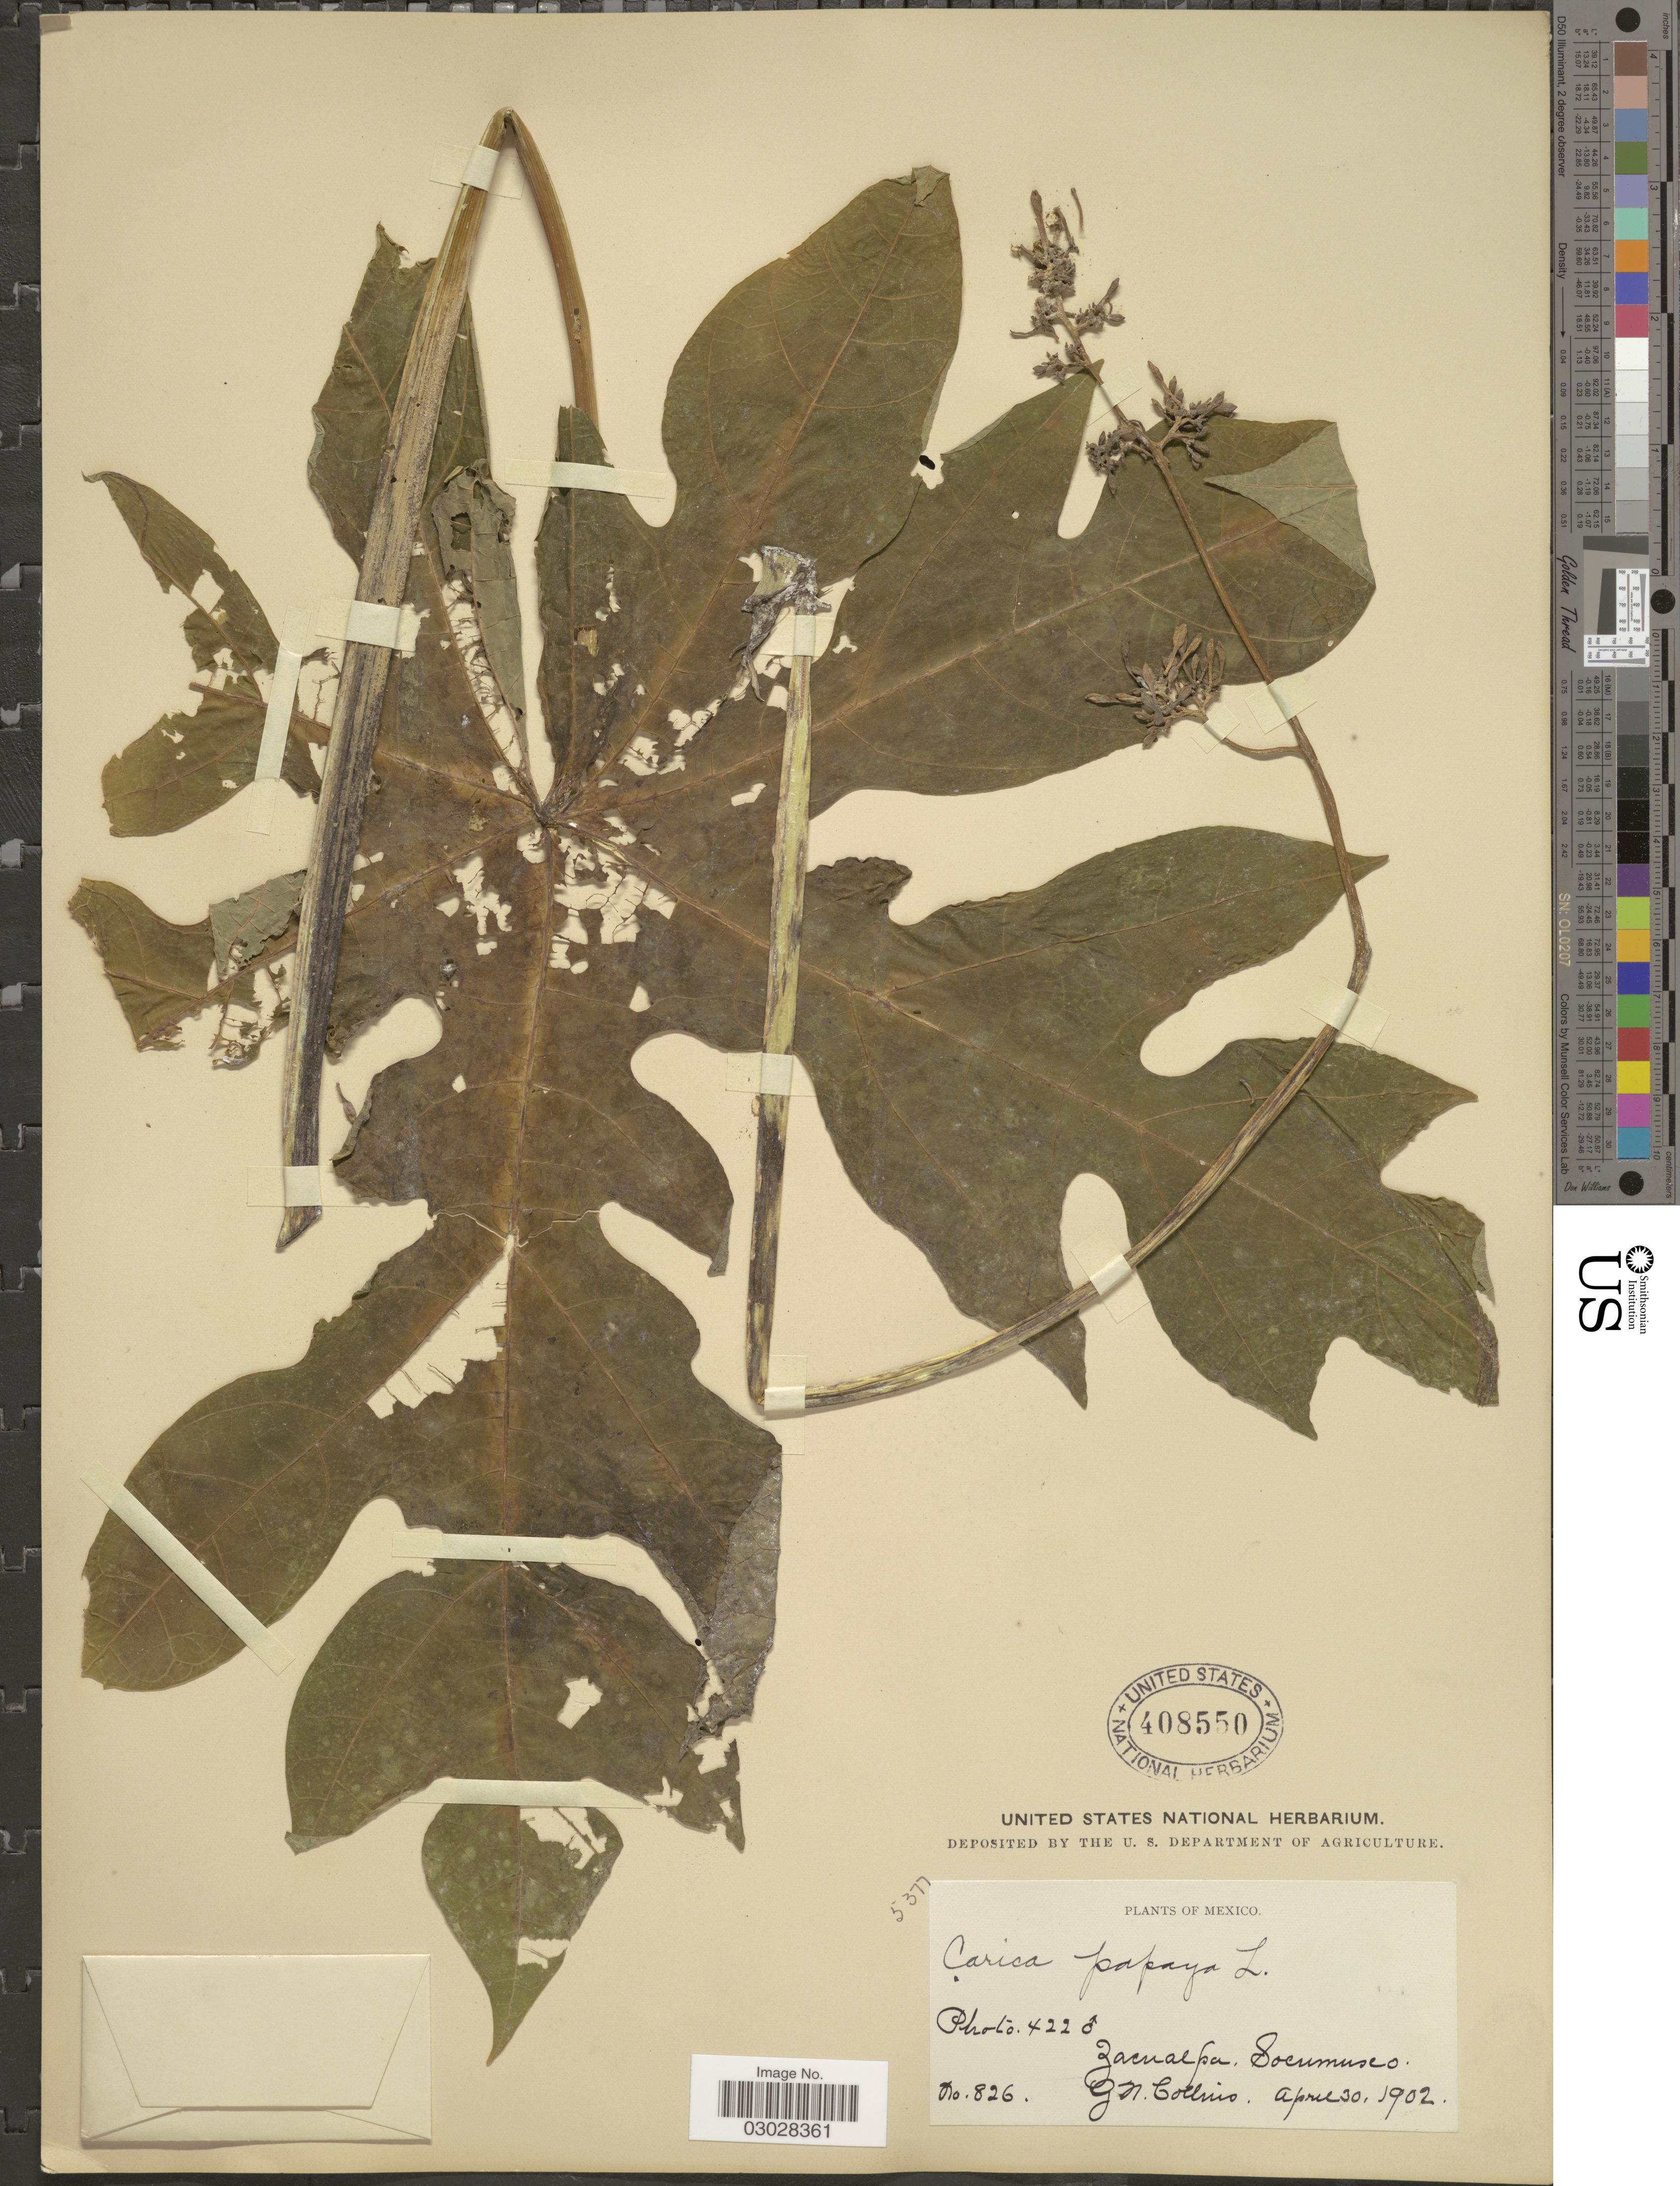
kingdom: Plantae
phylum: Tracheophyta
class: Magnoliopsida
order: Brassicales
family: Caricaceae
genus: Carica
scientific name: Carica papaya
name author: L.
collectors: G. Collins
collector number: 826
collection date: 1902-04-30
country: Mexico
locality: Zacualpa, Socumusco.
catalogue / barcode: US 408550